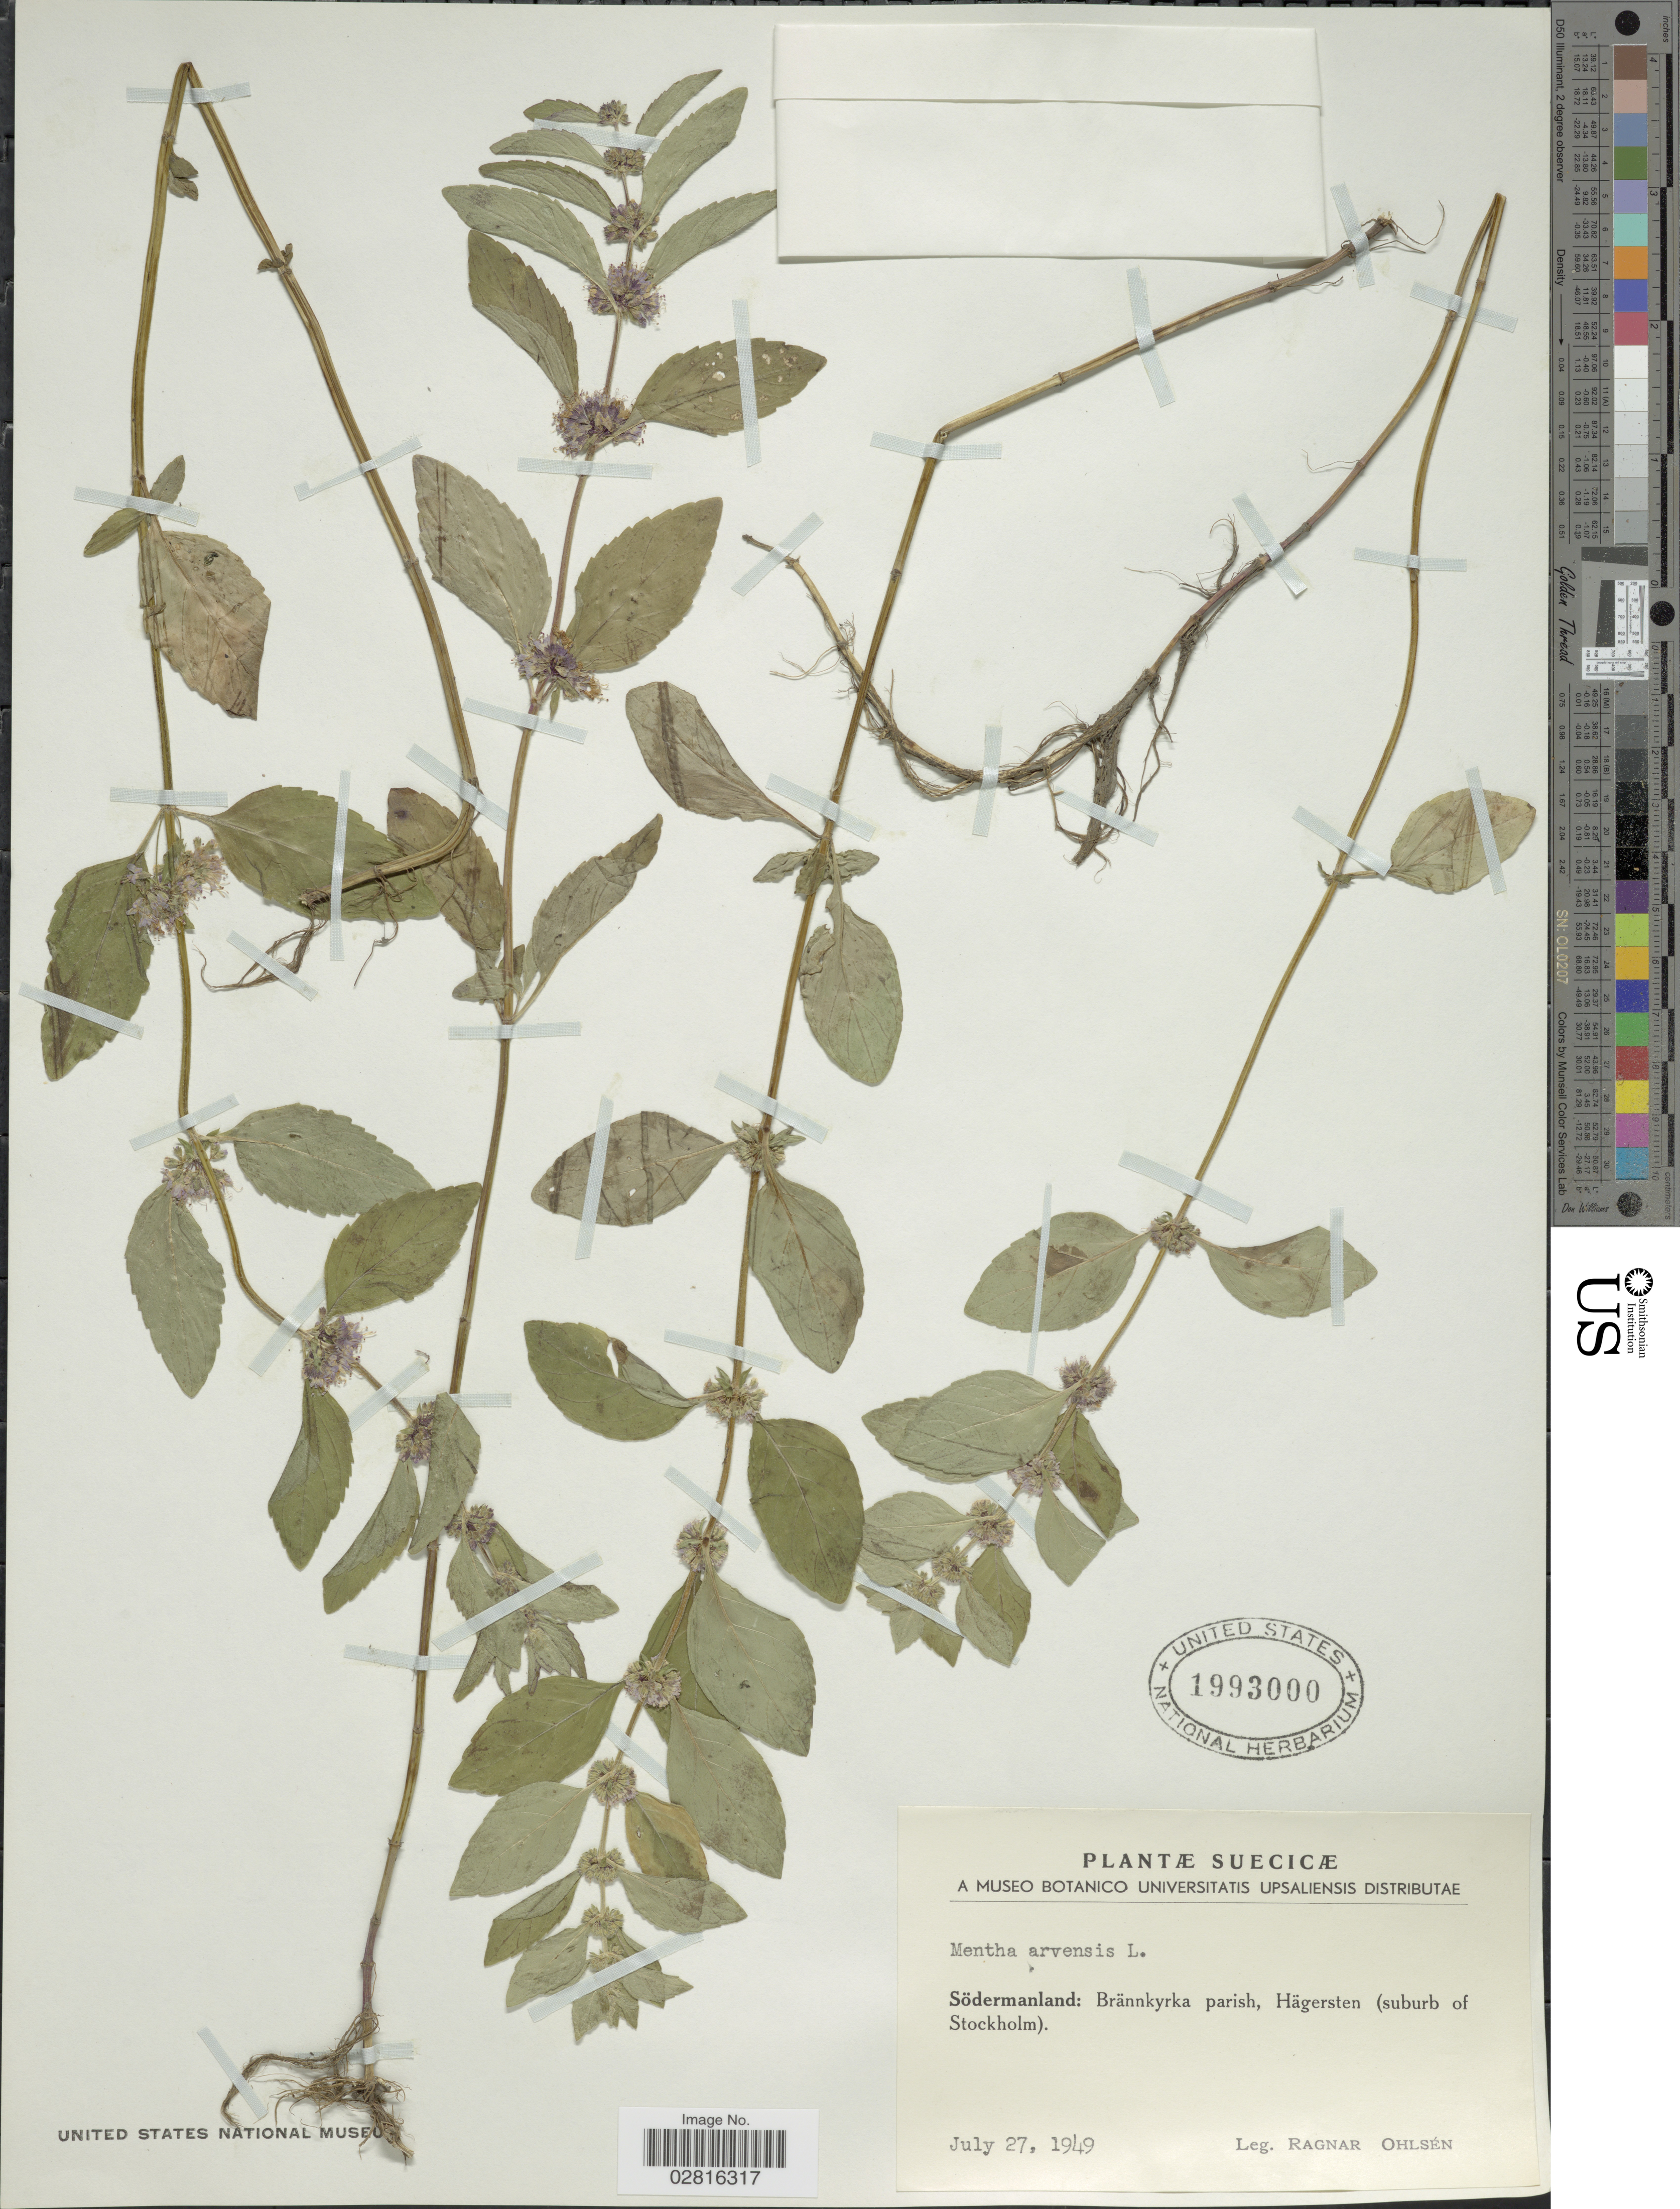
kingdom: Plantae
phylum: Tracheophyta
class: Magnoliopsida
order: Lamiales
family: Lamiaceae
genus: Mentha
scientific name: Mentha arvensis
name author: L.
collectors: R. Ohlsén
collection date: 1949-07-27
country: Sweden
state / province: Sodermanland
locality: Suecicæ. Södermanland: Brännkyrka parish, Hägersten (suburb of Stockholm).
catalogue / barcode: US 1993000